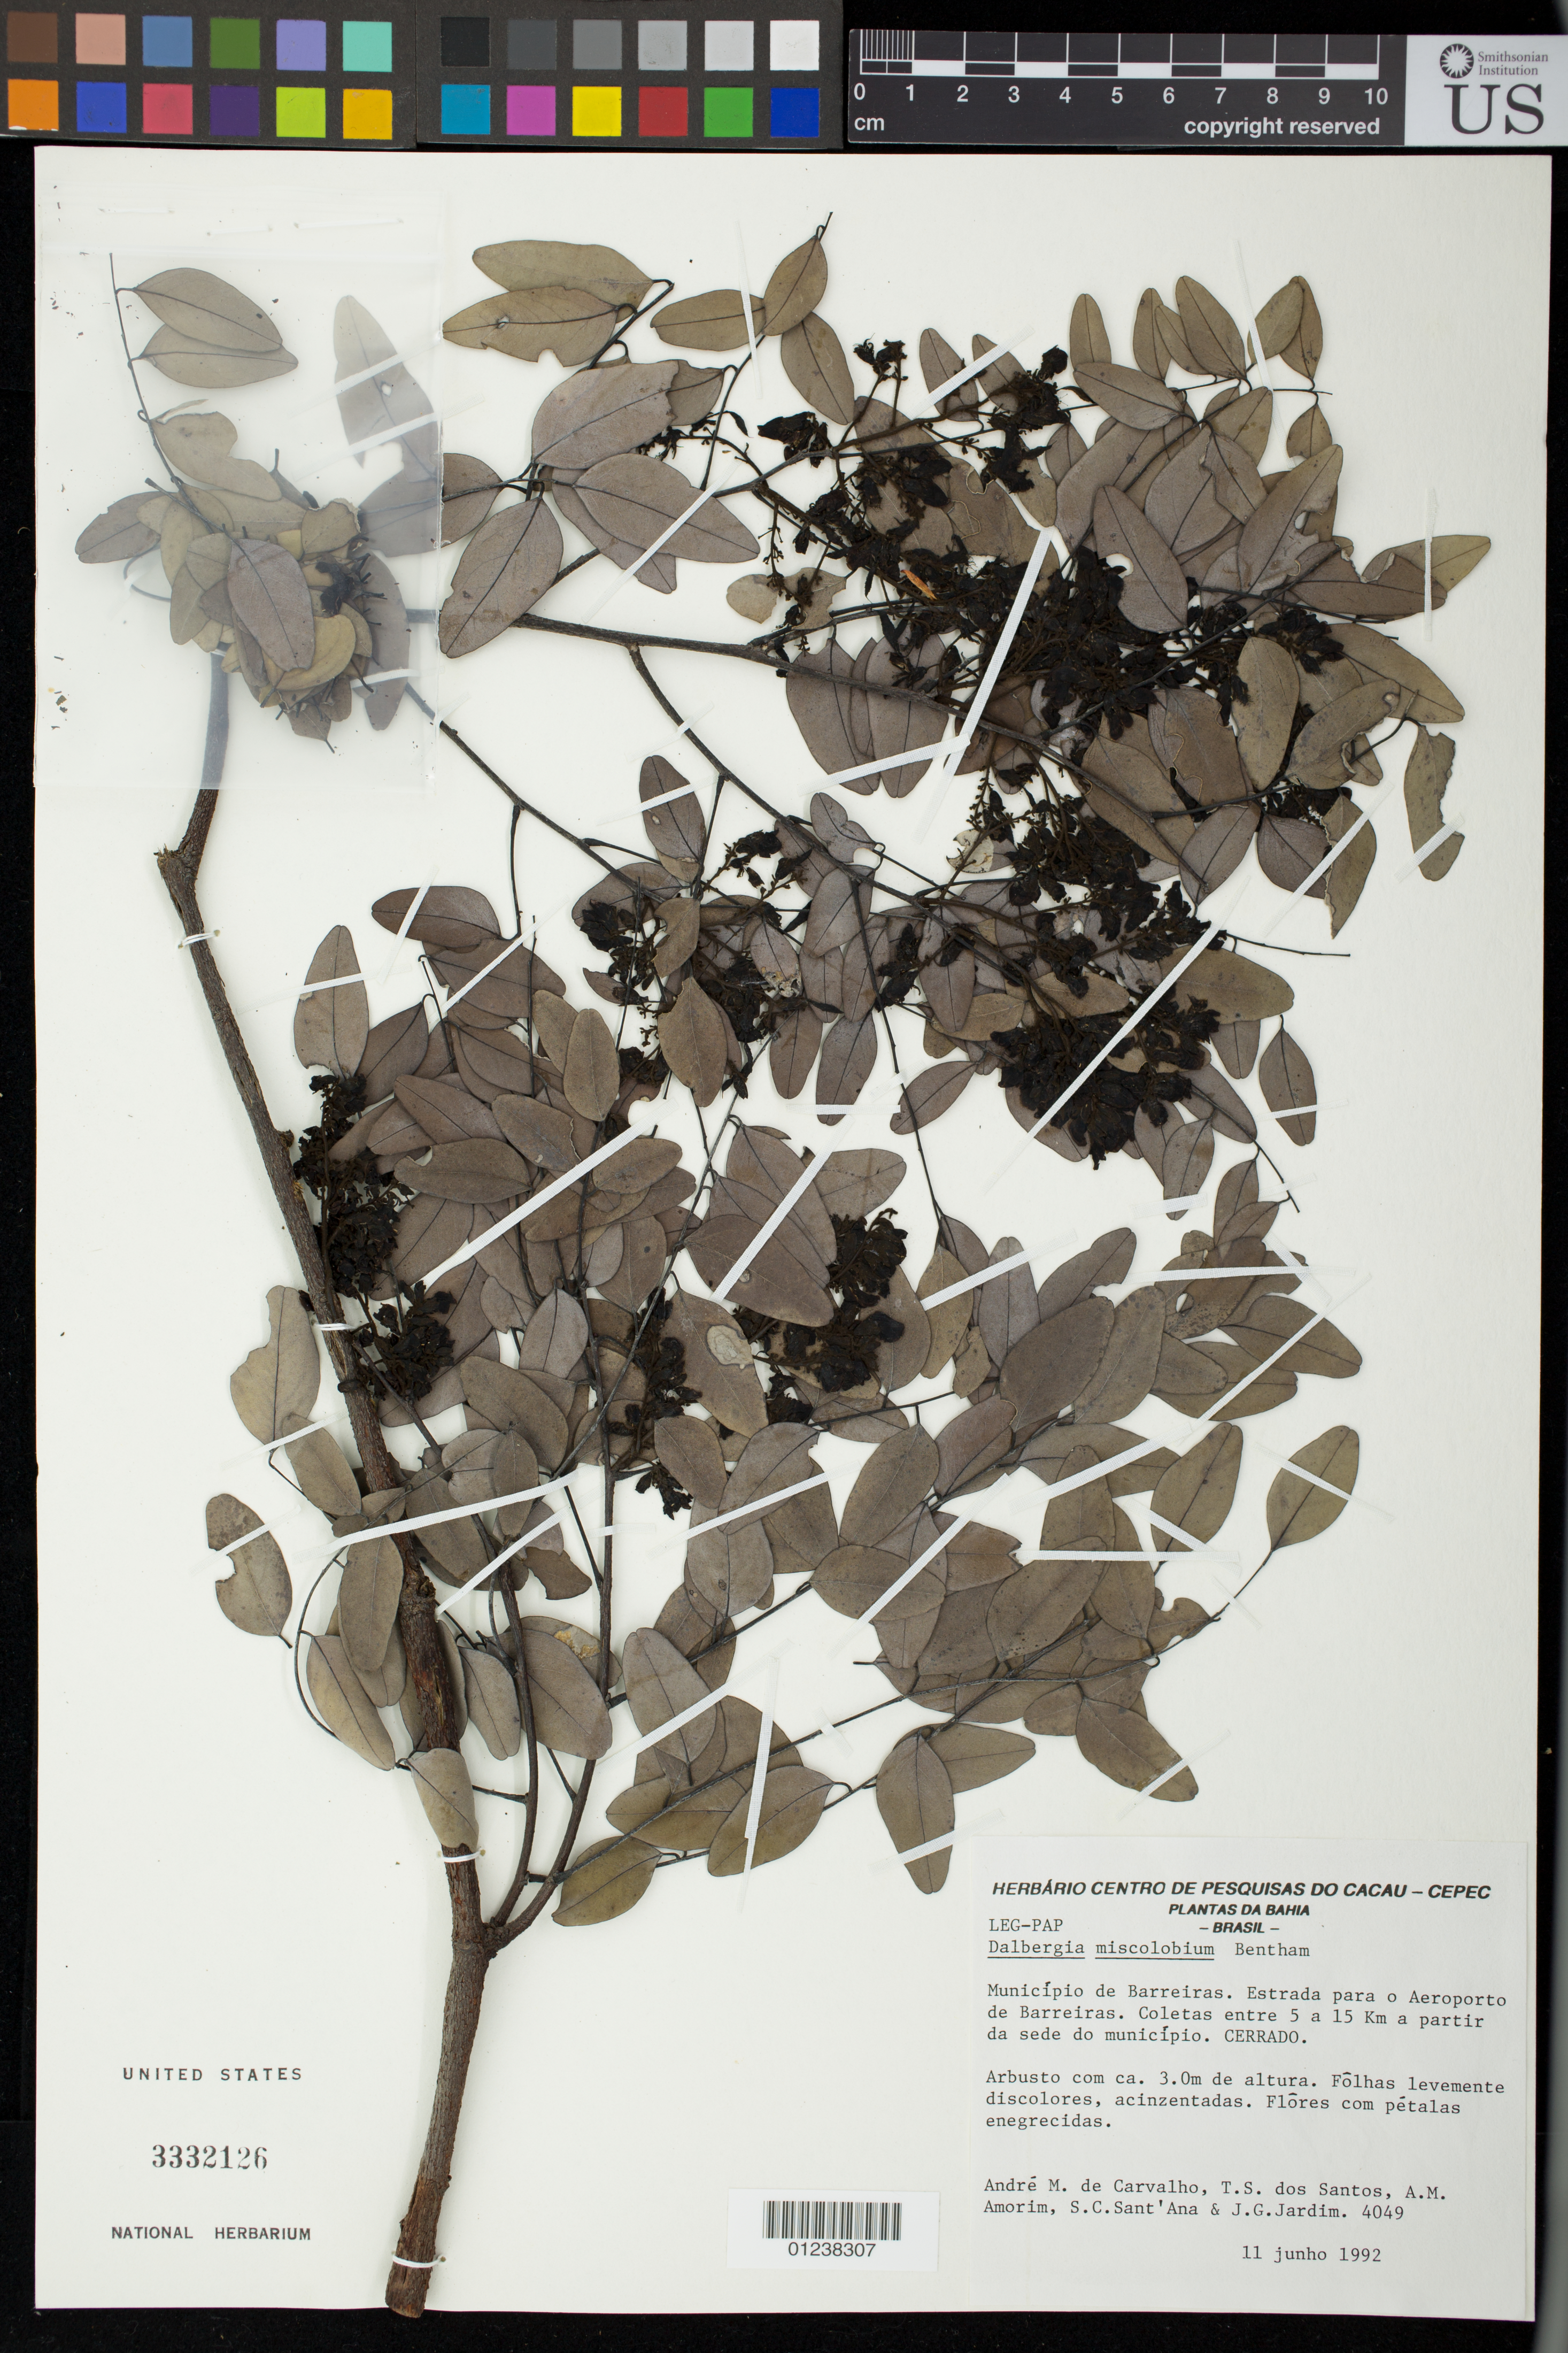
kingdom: Plantae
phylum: Tracheophyta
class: Magnoliopsida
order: Fabales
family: Fabaceae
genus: Dalbergia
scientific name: Dalbergia miscolobium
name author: Benth.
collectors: A. M. Carvalho, T. dos Santos, A. M. Amorim, S. C. Sant'Ana & J. Jardim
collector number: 4049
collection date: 1992-06-11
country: Brazil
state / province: Bahia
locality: Municipio de Barreiras. Estrada para o Aeroporto de Barreiras. Coletas entre 5 a 15 Km a partir da sede do municipio. CERRADO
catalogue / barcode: US 3332126